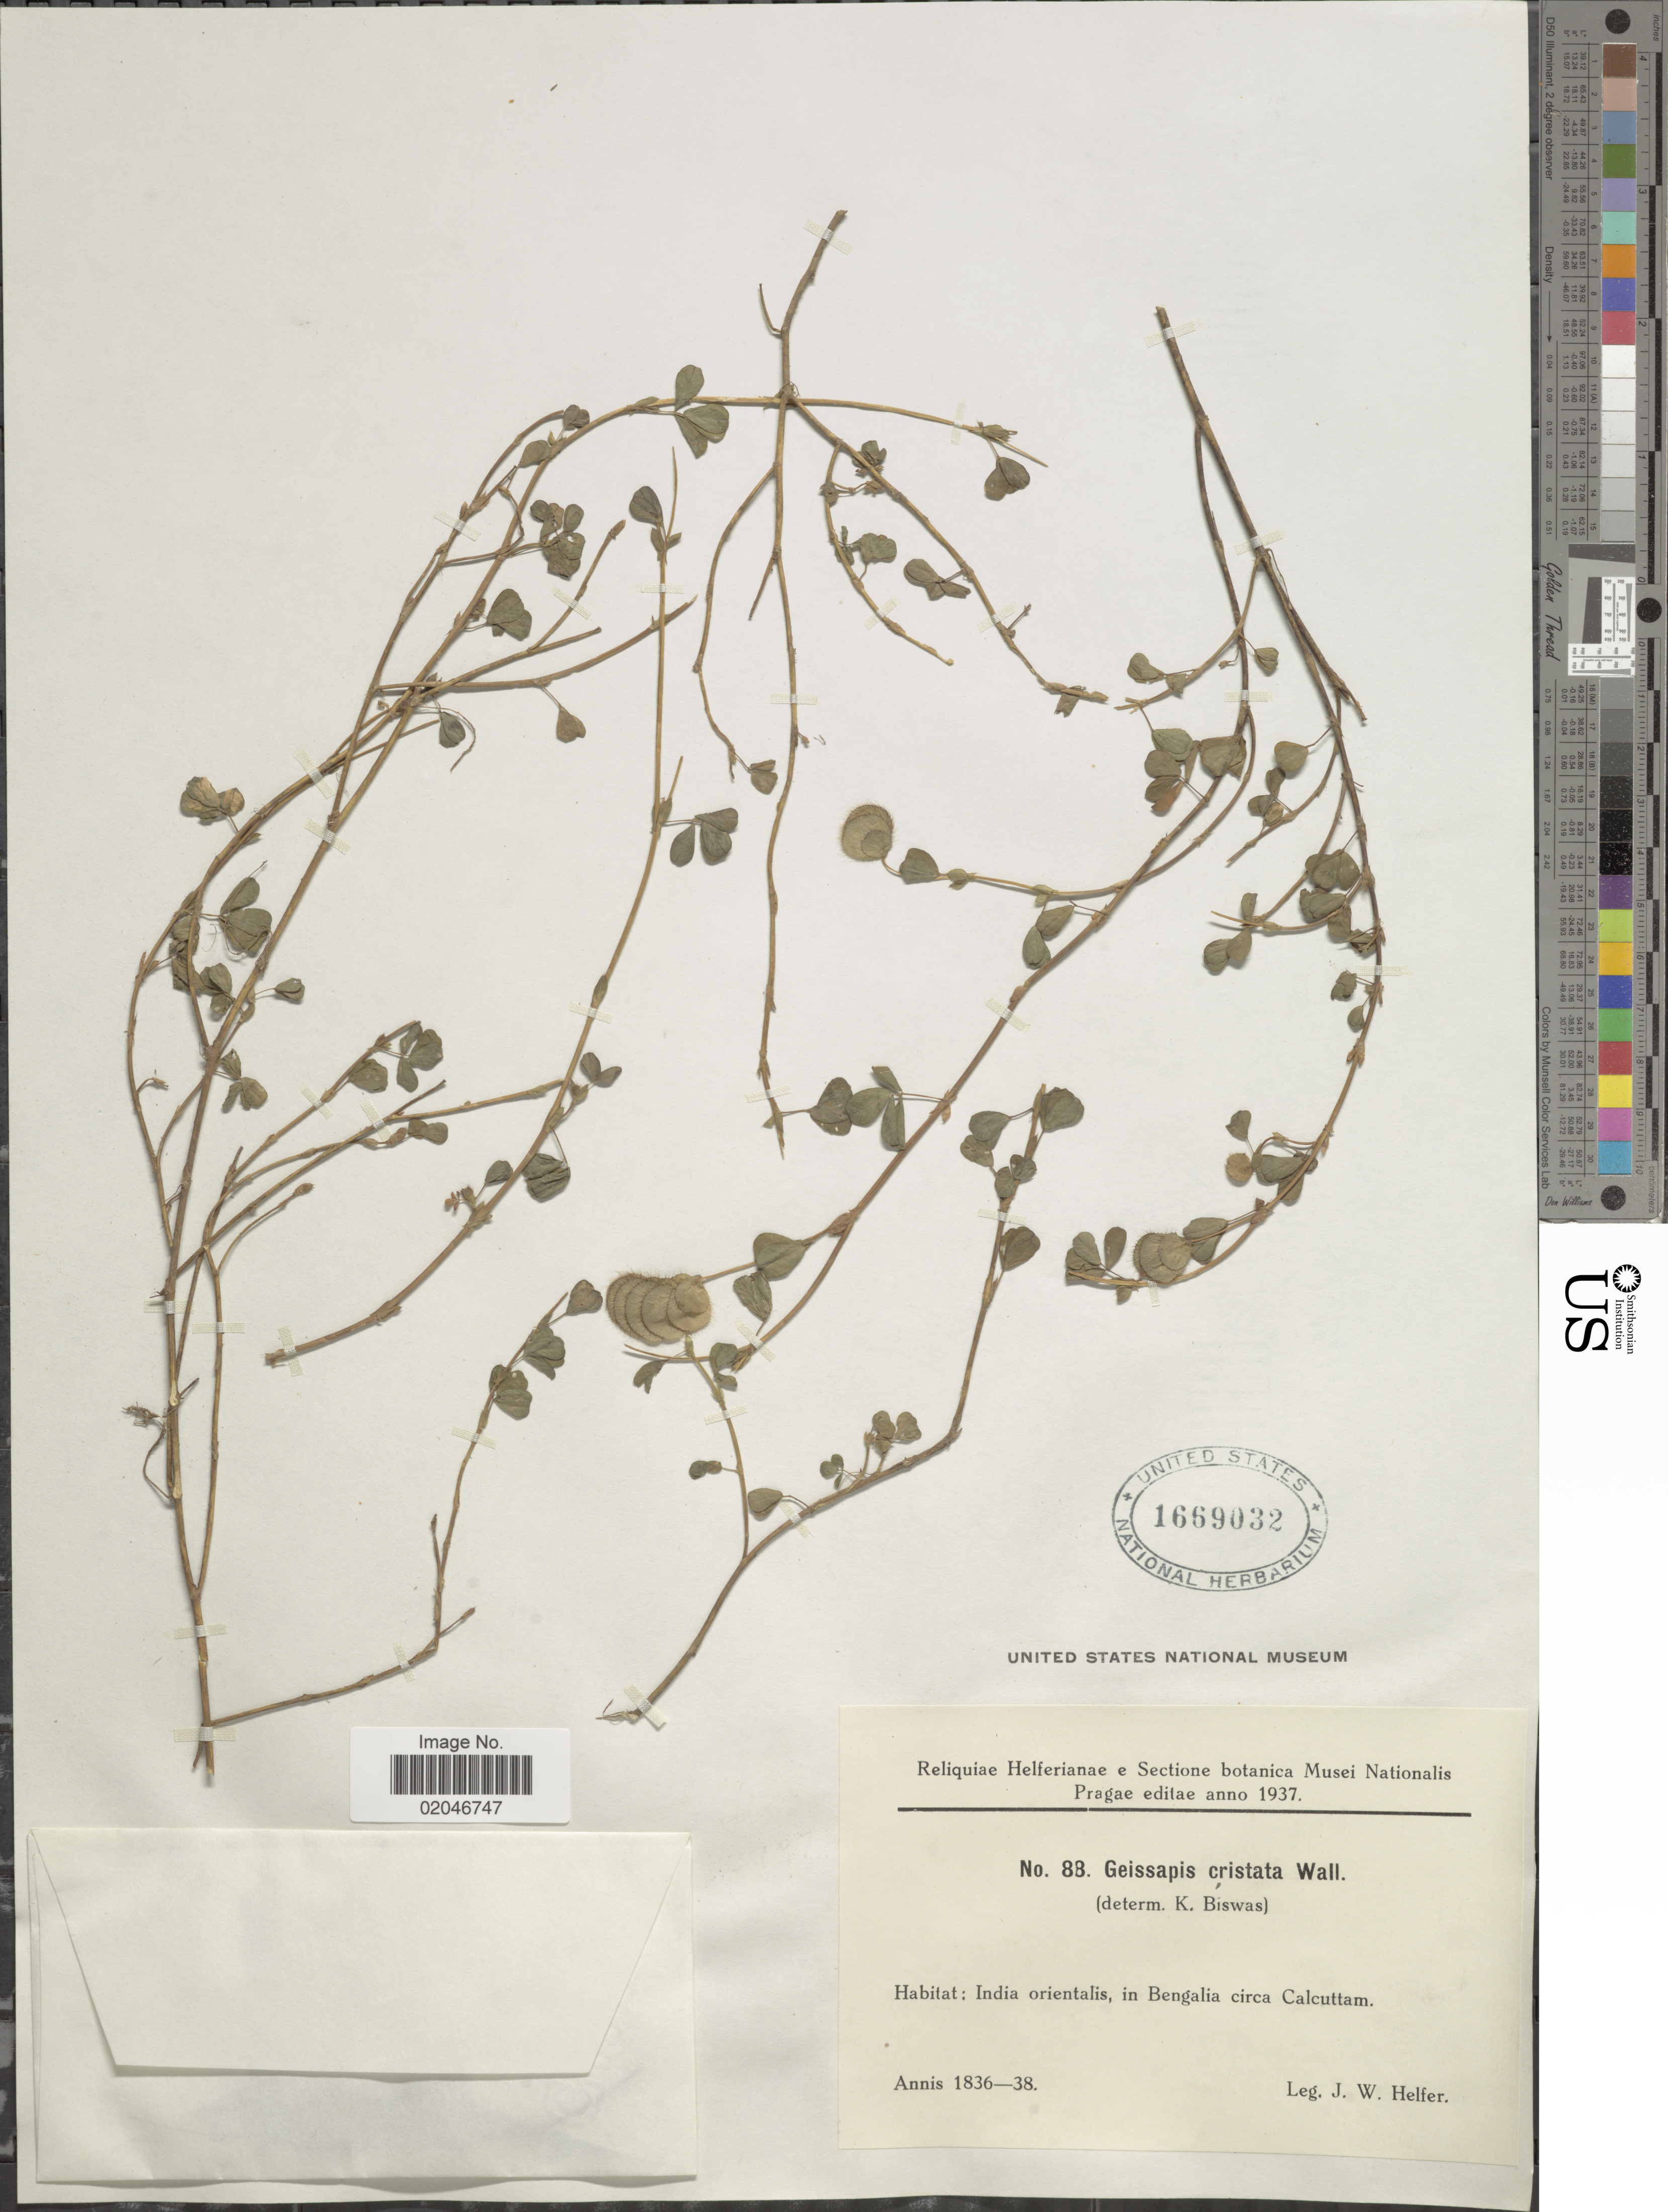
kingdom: Plantae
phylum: Tracheophyta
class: Magnoliopsida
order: Fabales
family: Fabaceae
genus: Geissaspis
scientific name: Geissaspis cristata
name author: Wight & Arn.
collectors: J. W. Helfer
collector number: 88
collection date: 1836/1838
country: India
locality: In Bengalia circa Calcuttam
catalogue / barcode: US 1669032